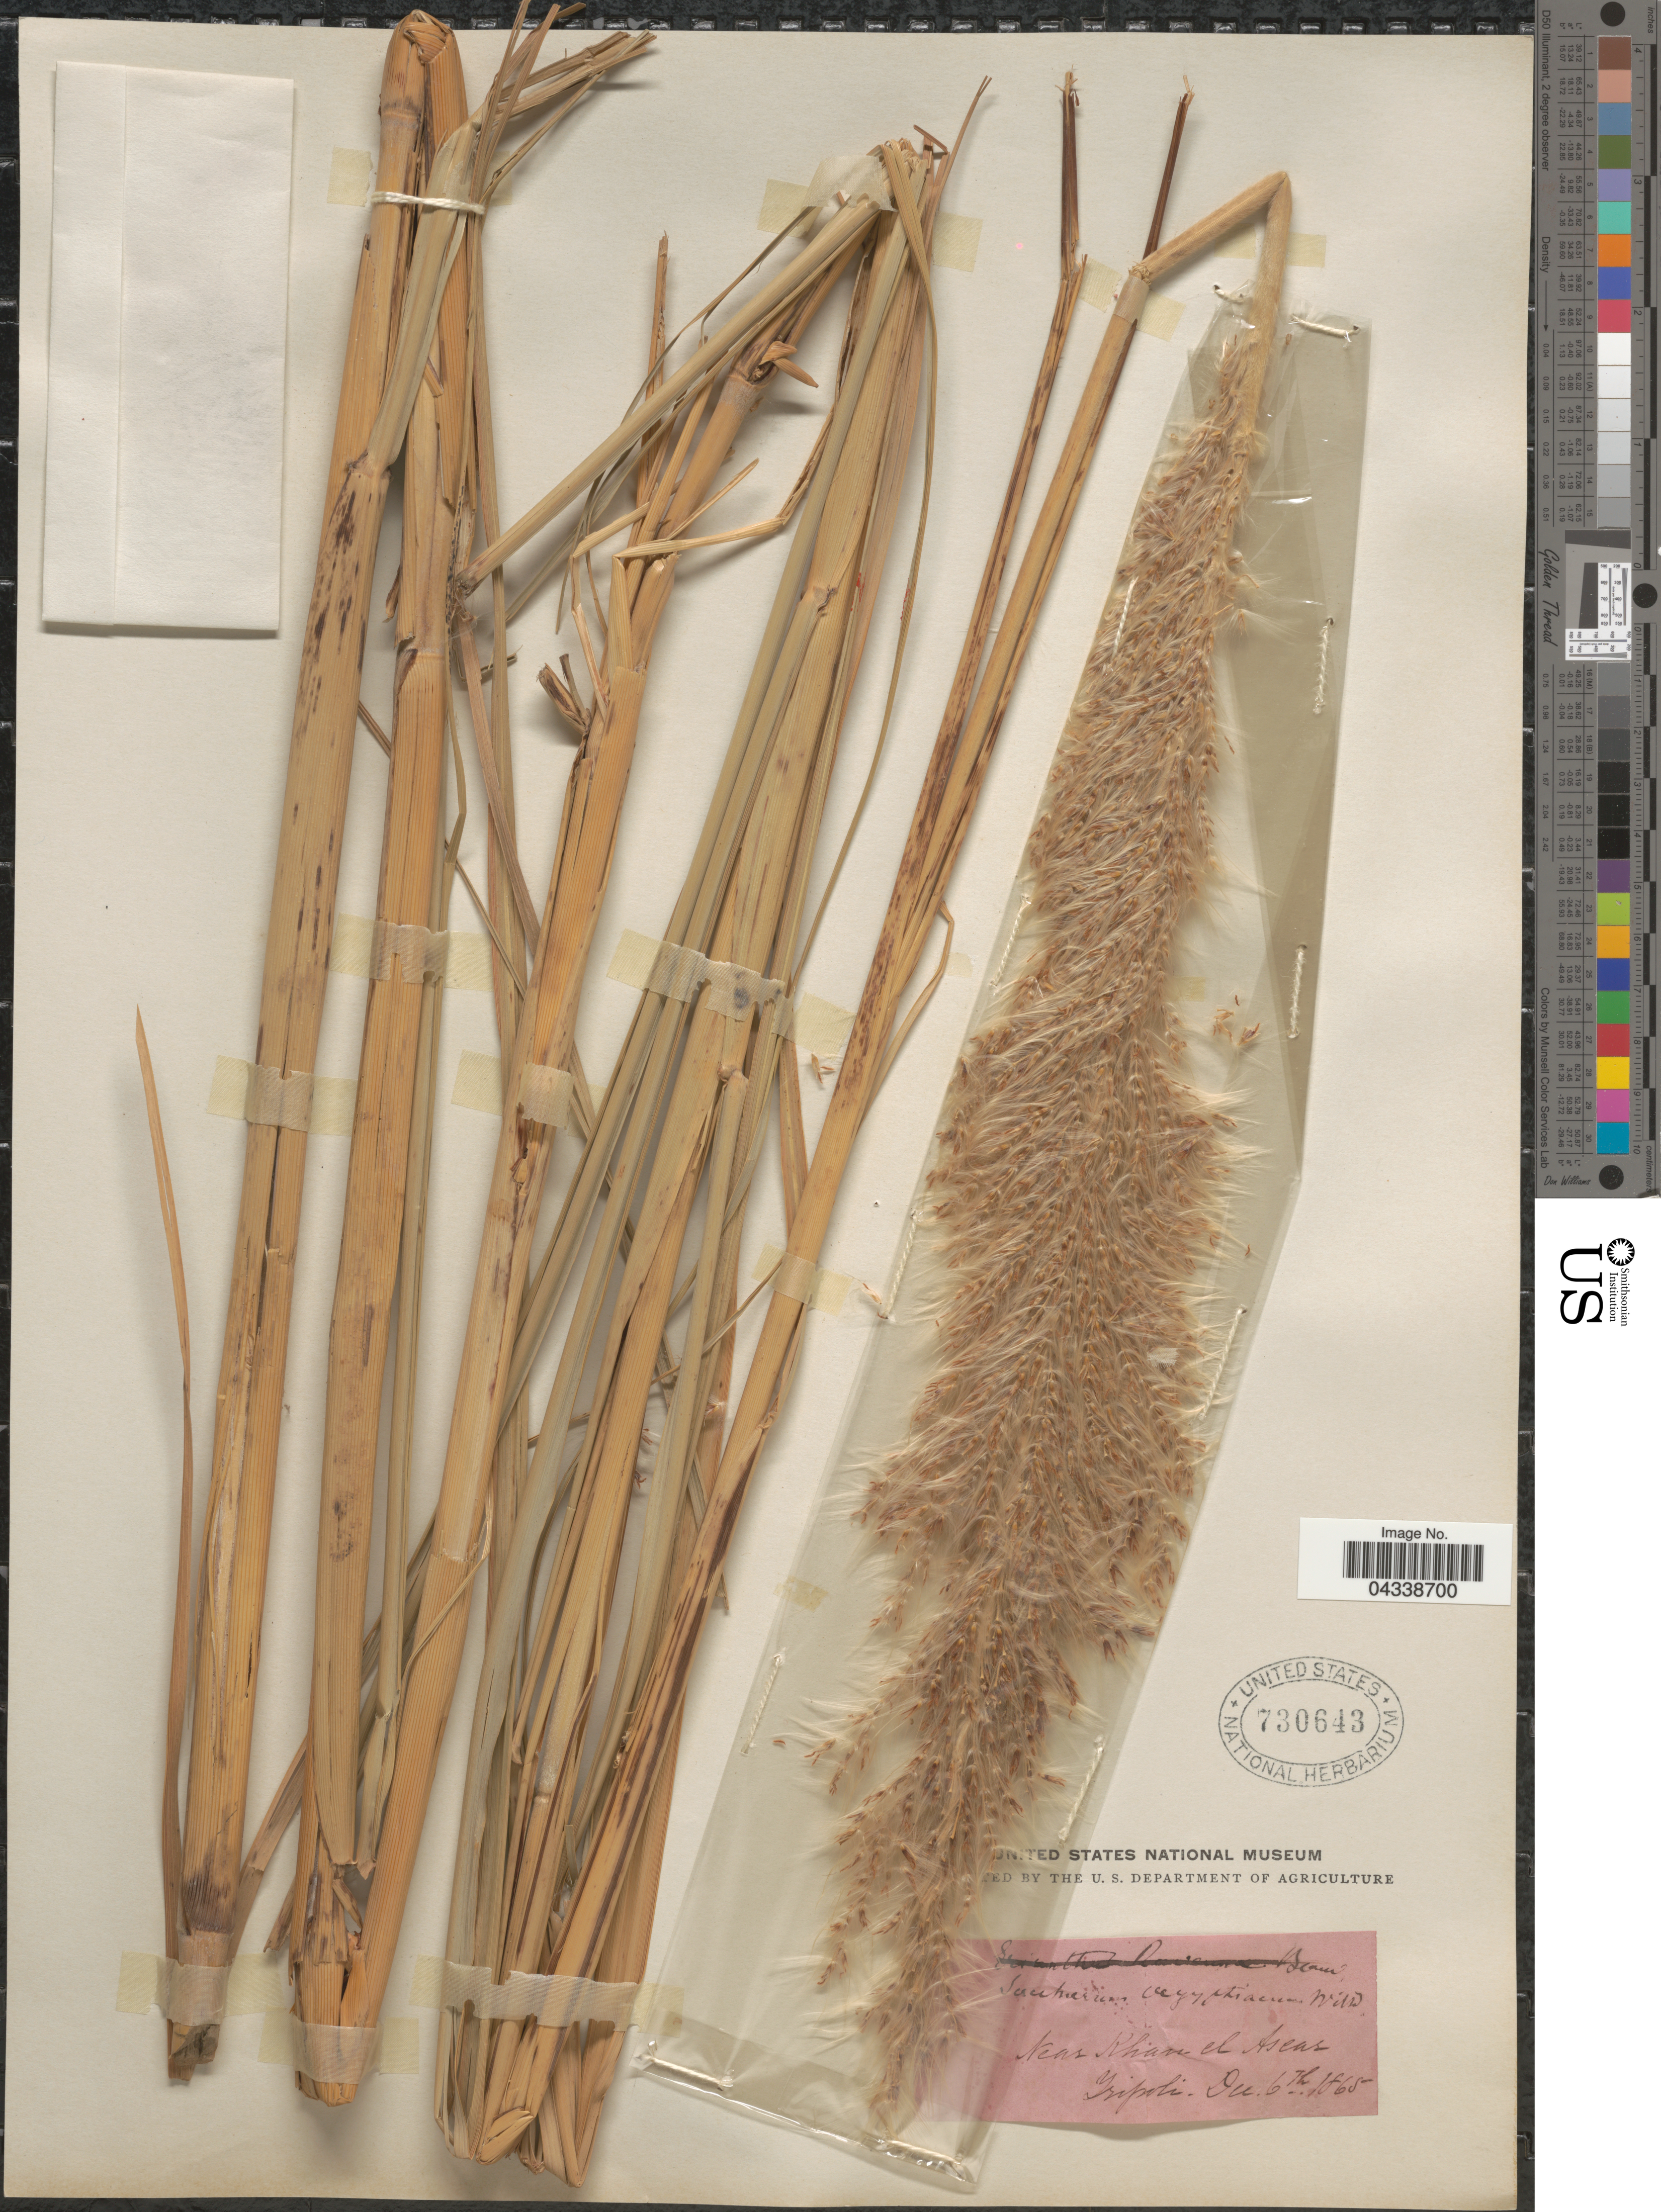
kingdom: Plantae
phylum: Tracheophyta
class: Liliopsida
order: Poales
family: Poaceae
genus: Saccharum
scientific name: Saccharum spontaneum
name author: L.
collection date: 1865-12-06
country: Libya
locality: Near Khan el Ascar [interpreted]. Tripoli.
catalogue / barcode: US 730643